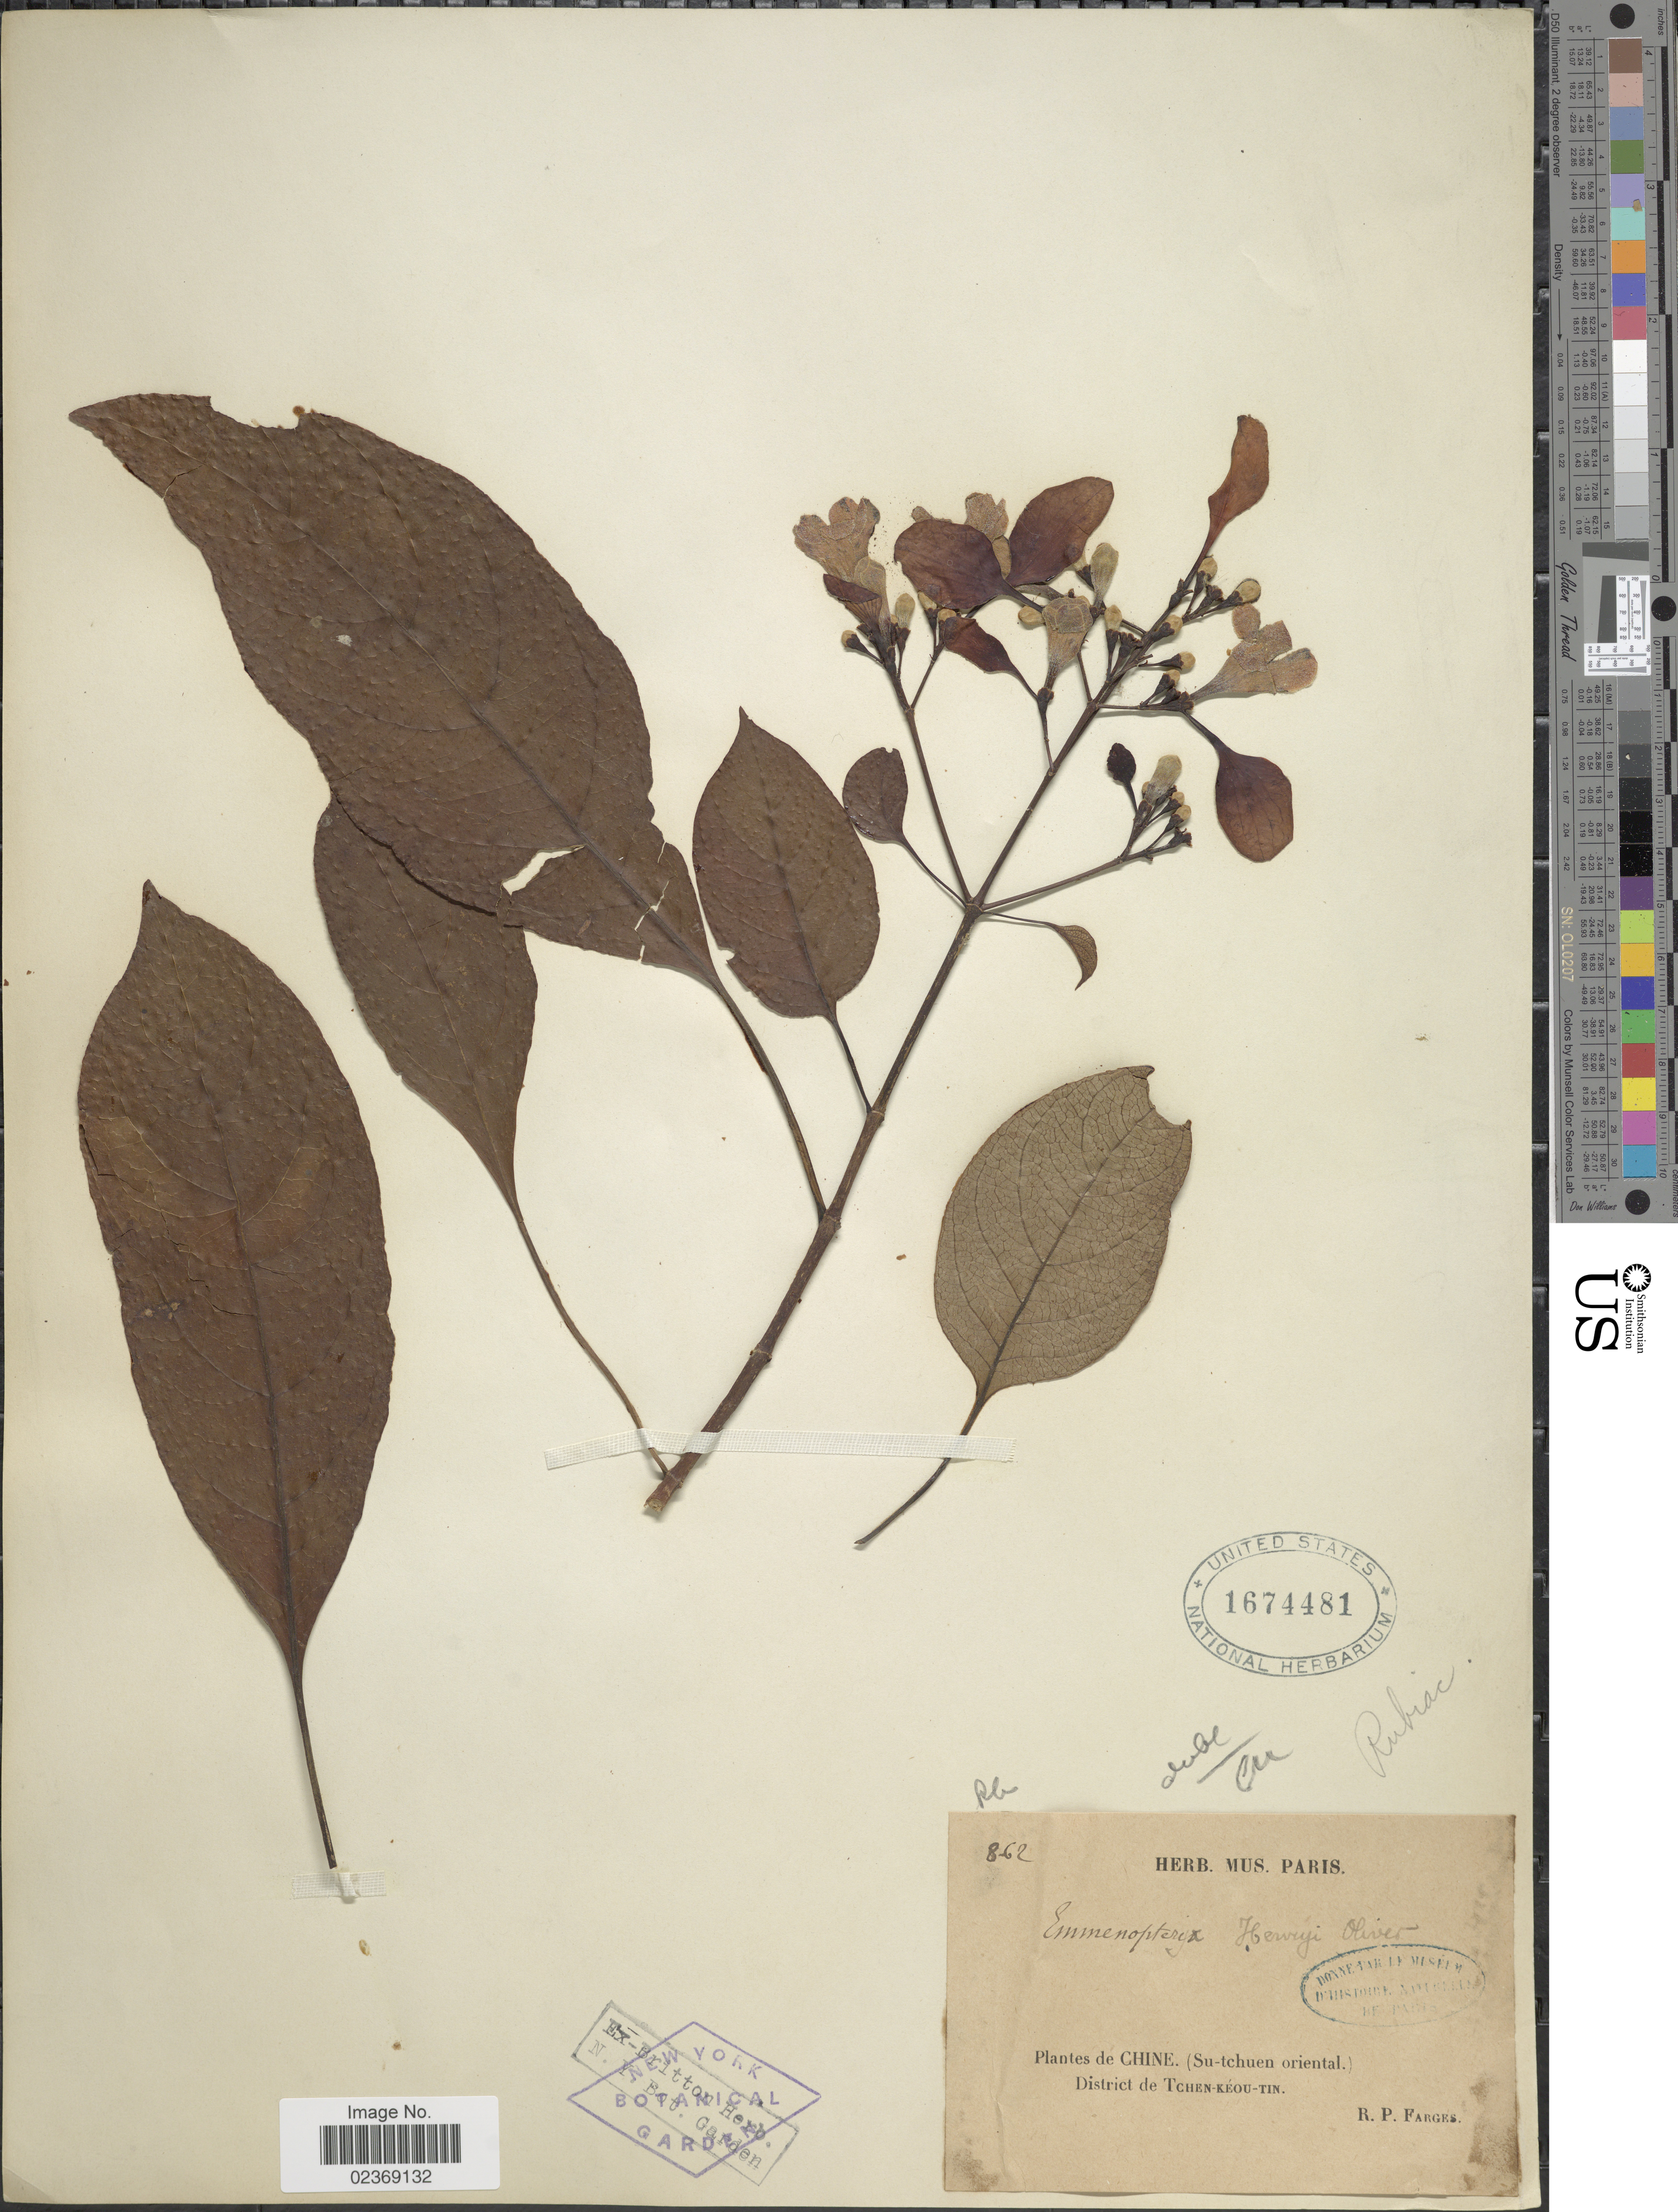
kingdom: Plantae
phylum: Tracheophyta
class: Magnoliopsida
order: Gentianales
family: Rubiaceae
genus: Emmenopterys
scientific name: Emmenopterys henryi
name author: Oliv.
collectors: R. Farges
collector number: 862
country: China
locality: (Su-tchuen oriental) District de Tchen-Kéou-Tin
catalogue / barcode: US 1674481